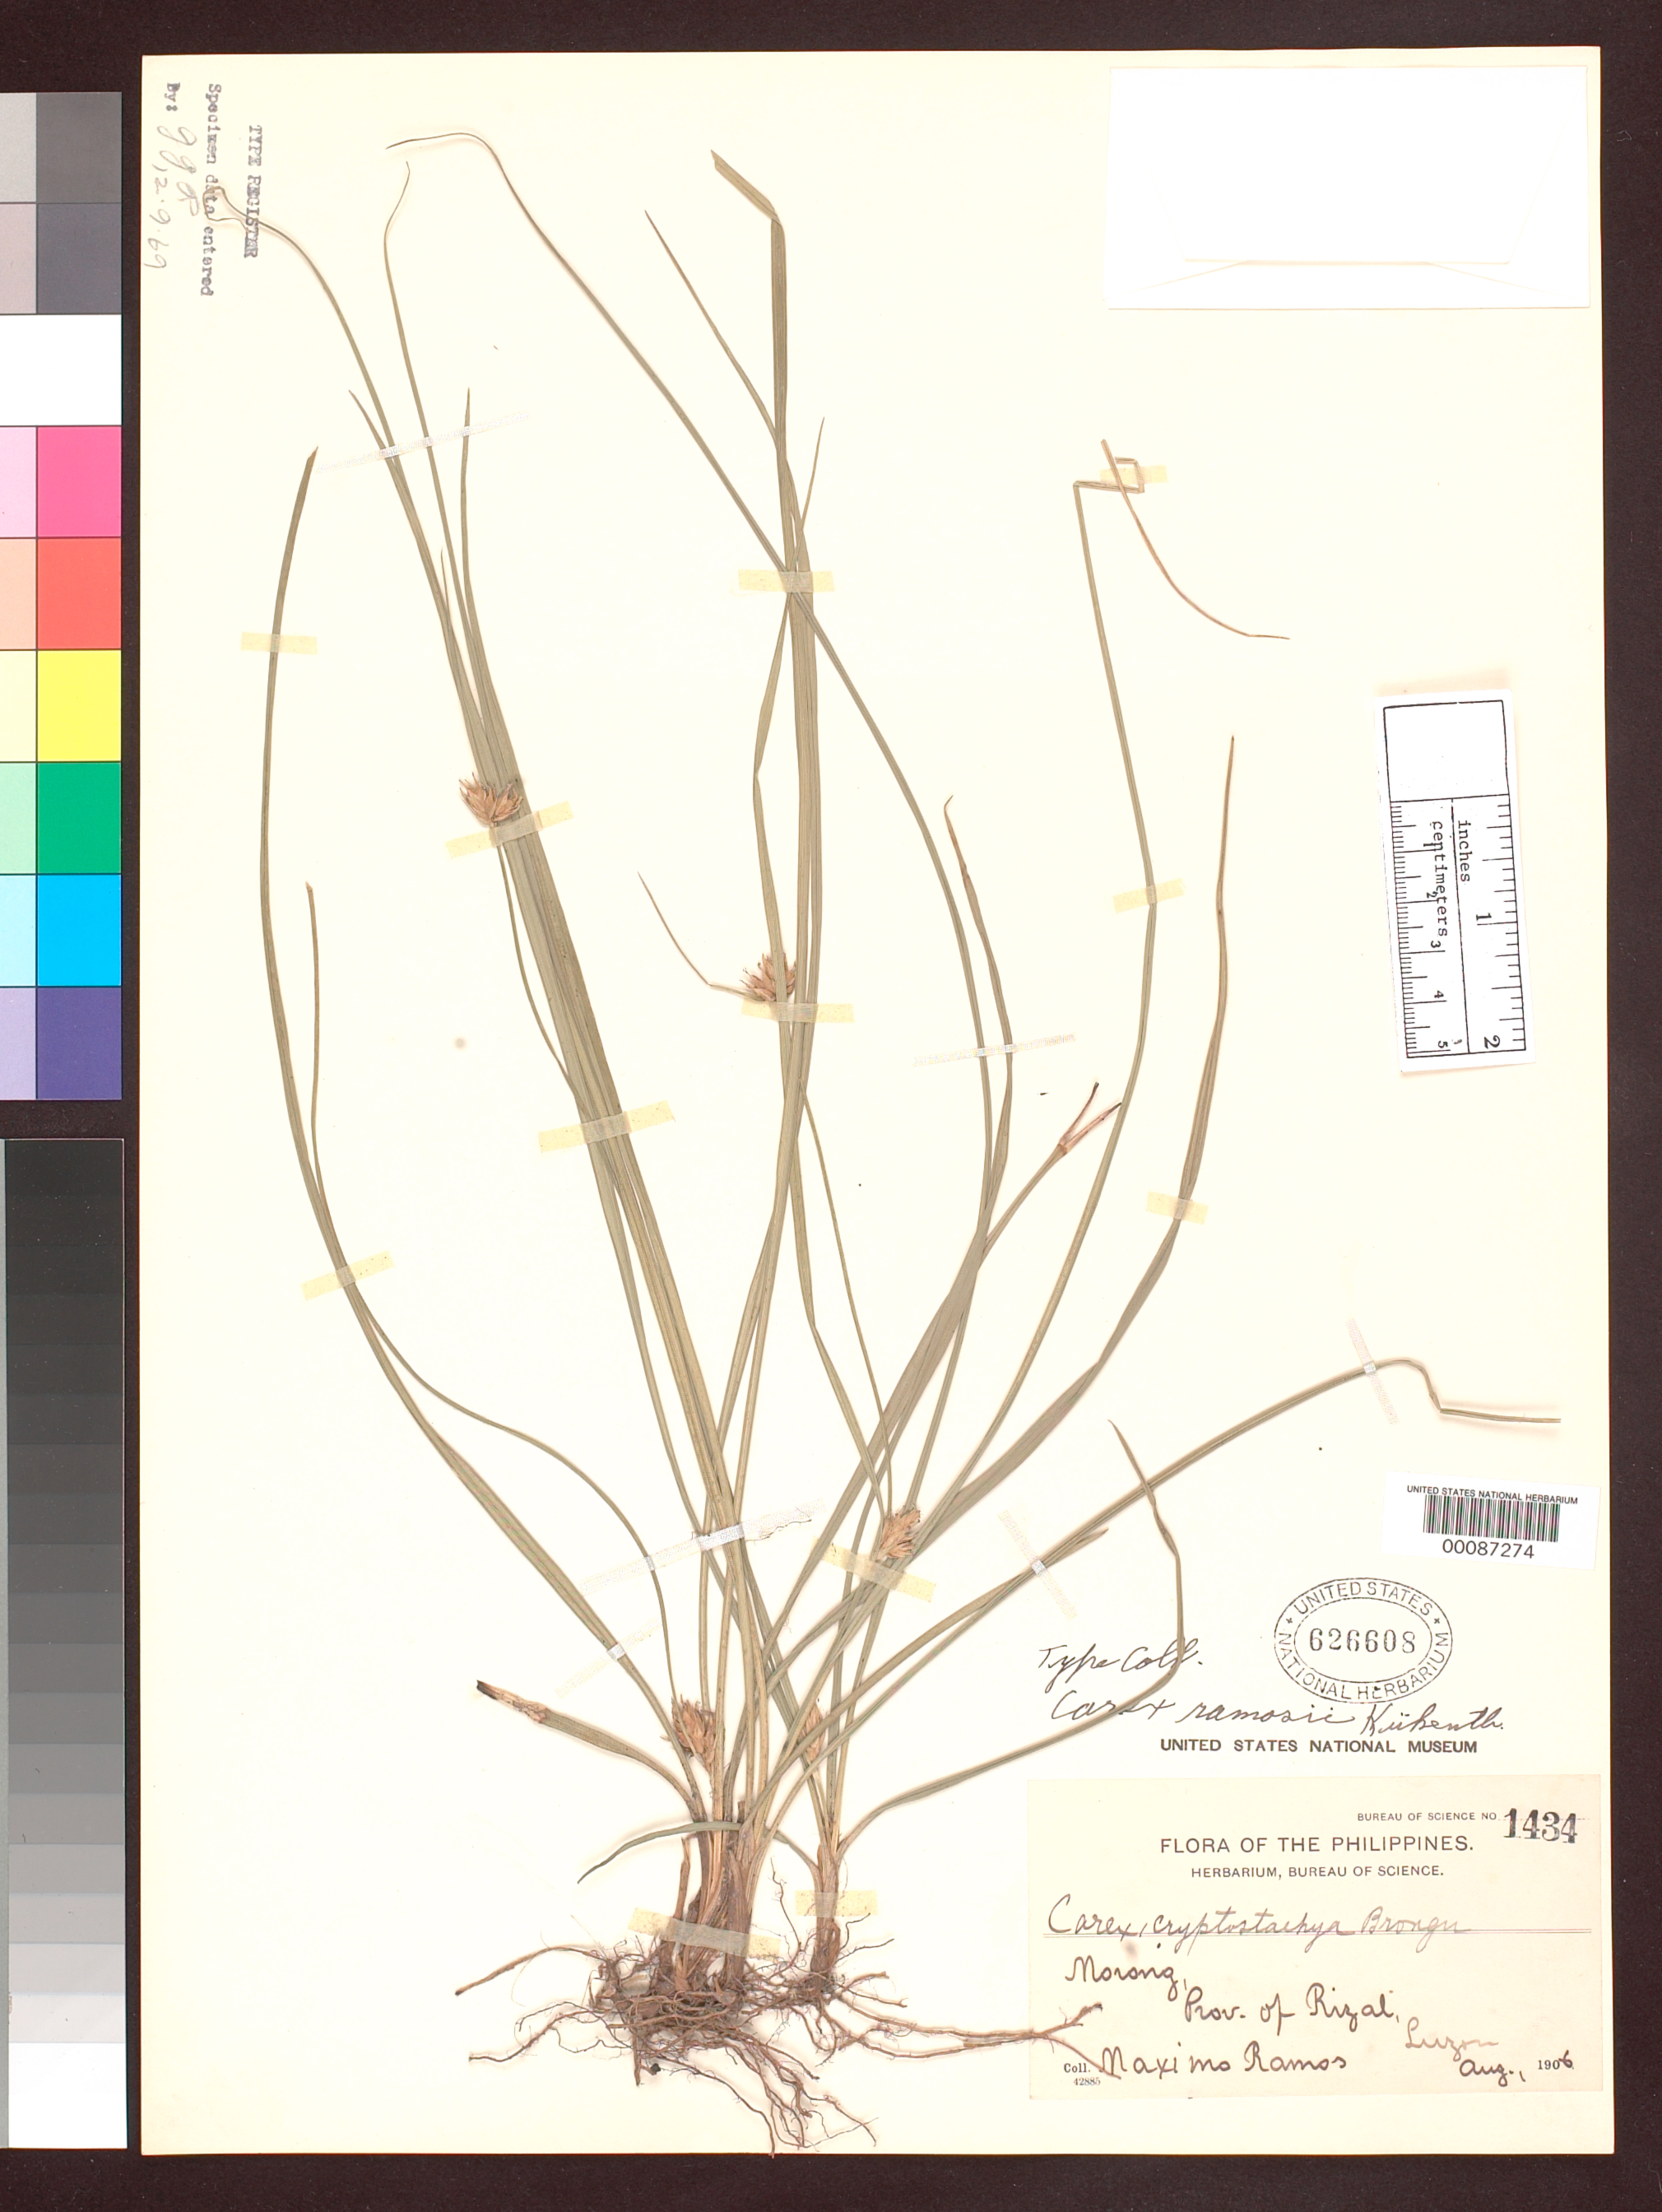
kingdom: Plantae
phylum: Tracheophyta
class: Liliopsida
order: Poales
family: Cyperaceae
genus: Carex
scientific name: Carex ramosii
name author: Kük.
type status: Isotype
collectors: M. Ramos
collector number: Bur. Sci. 1434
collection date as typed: Aug 1906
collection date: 1906-08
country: Philippines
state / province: Calabarzon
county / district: Rizal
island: Luzon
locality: Morong.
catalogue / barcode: US 626608